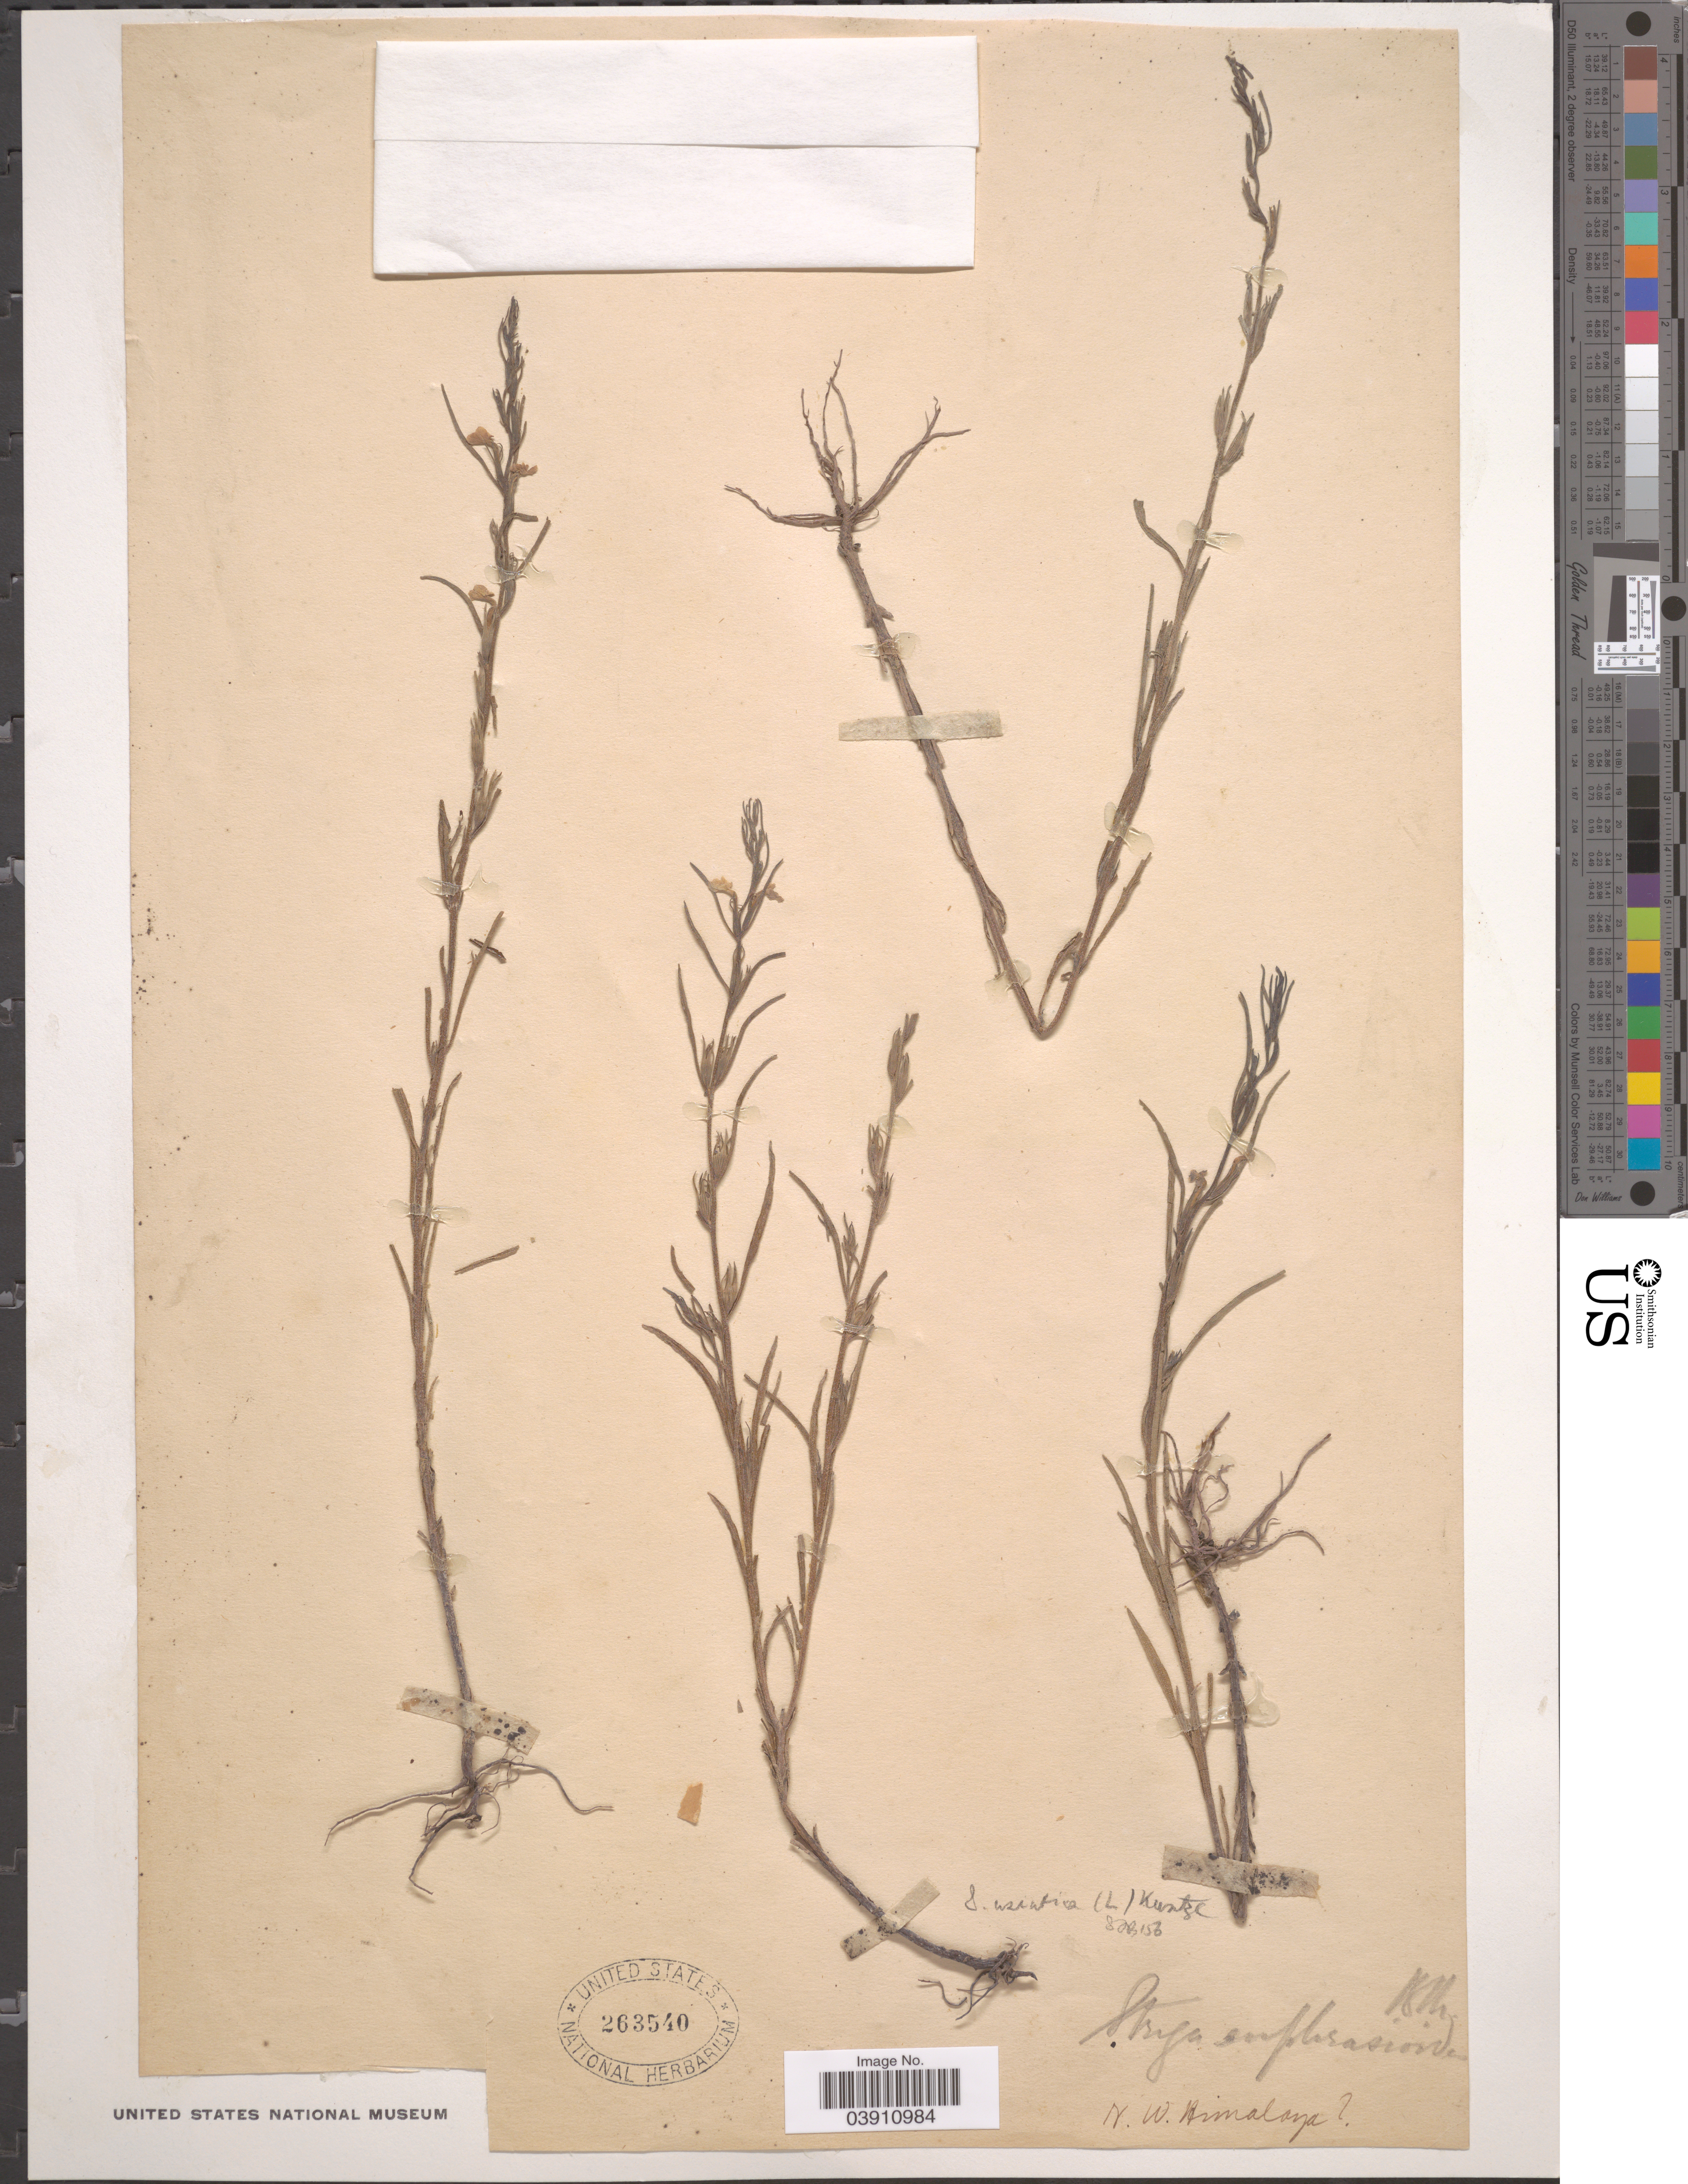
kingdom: Plantae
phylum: Tracheophyta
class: Magnoliopsida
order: Lamiales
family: Orobanchaceae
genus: Striga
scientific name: Striga angustifolia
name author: (D. Don) C.J. Saldanha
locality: N. W. Himalaya.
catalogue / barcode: US 263540